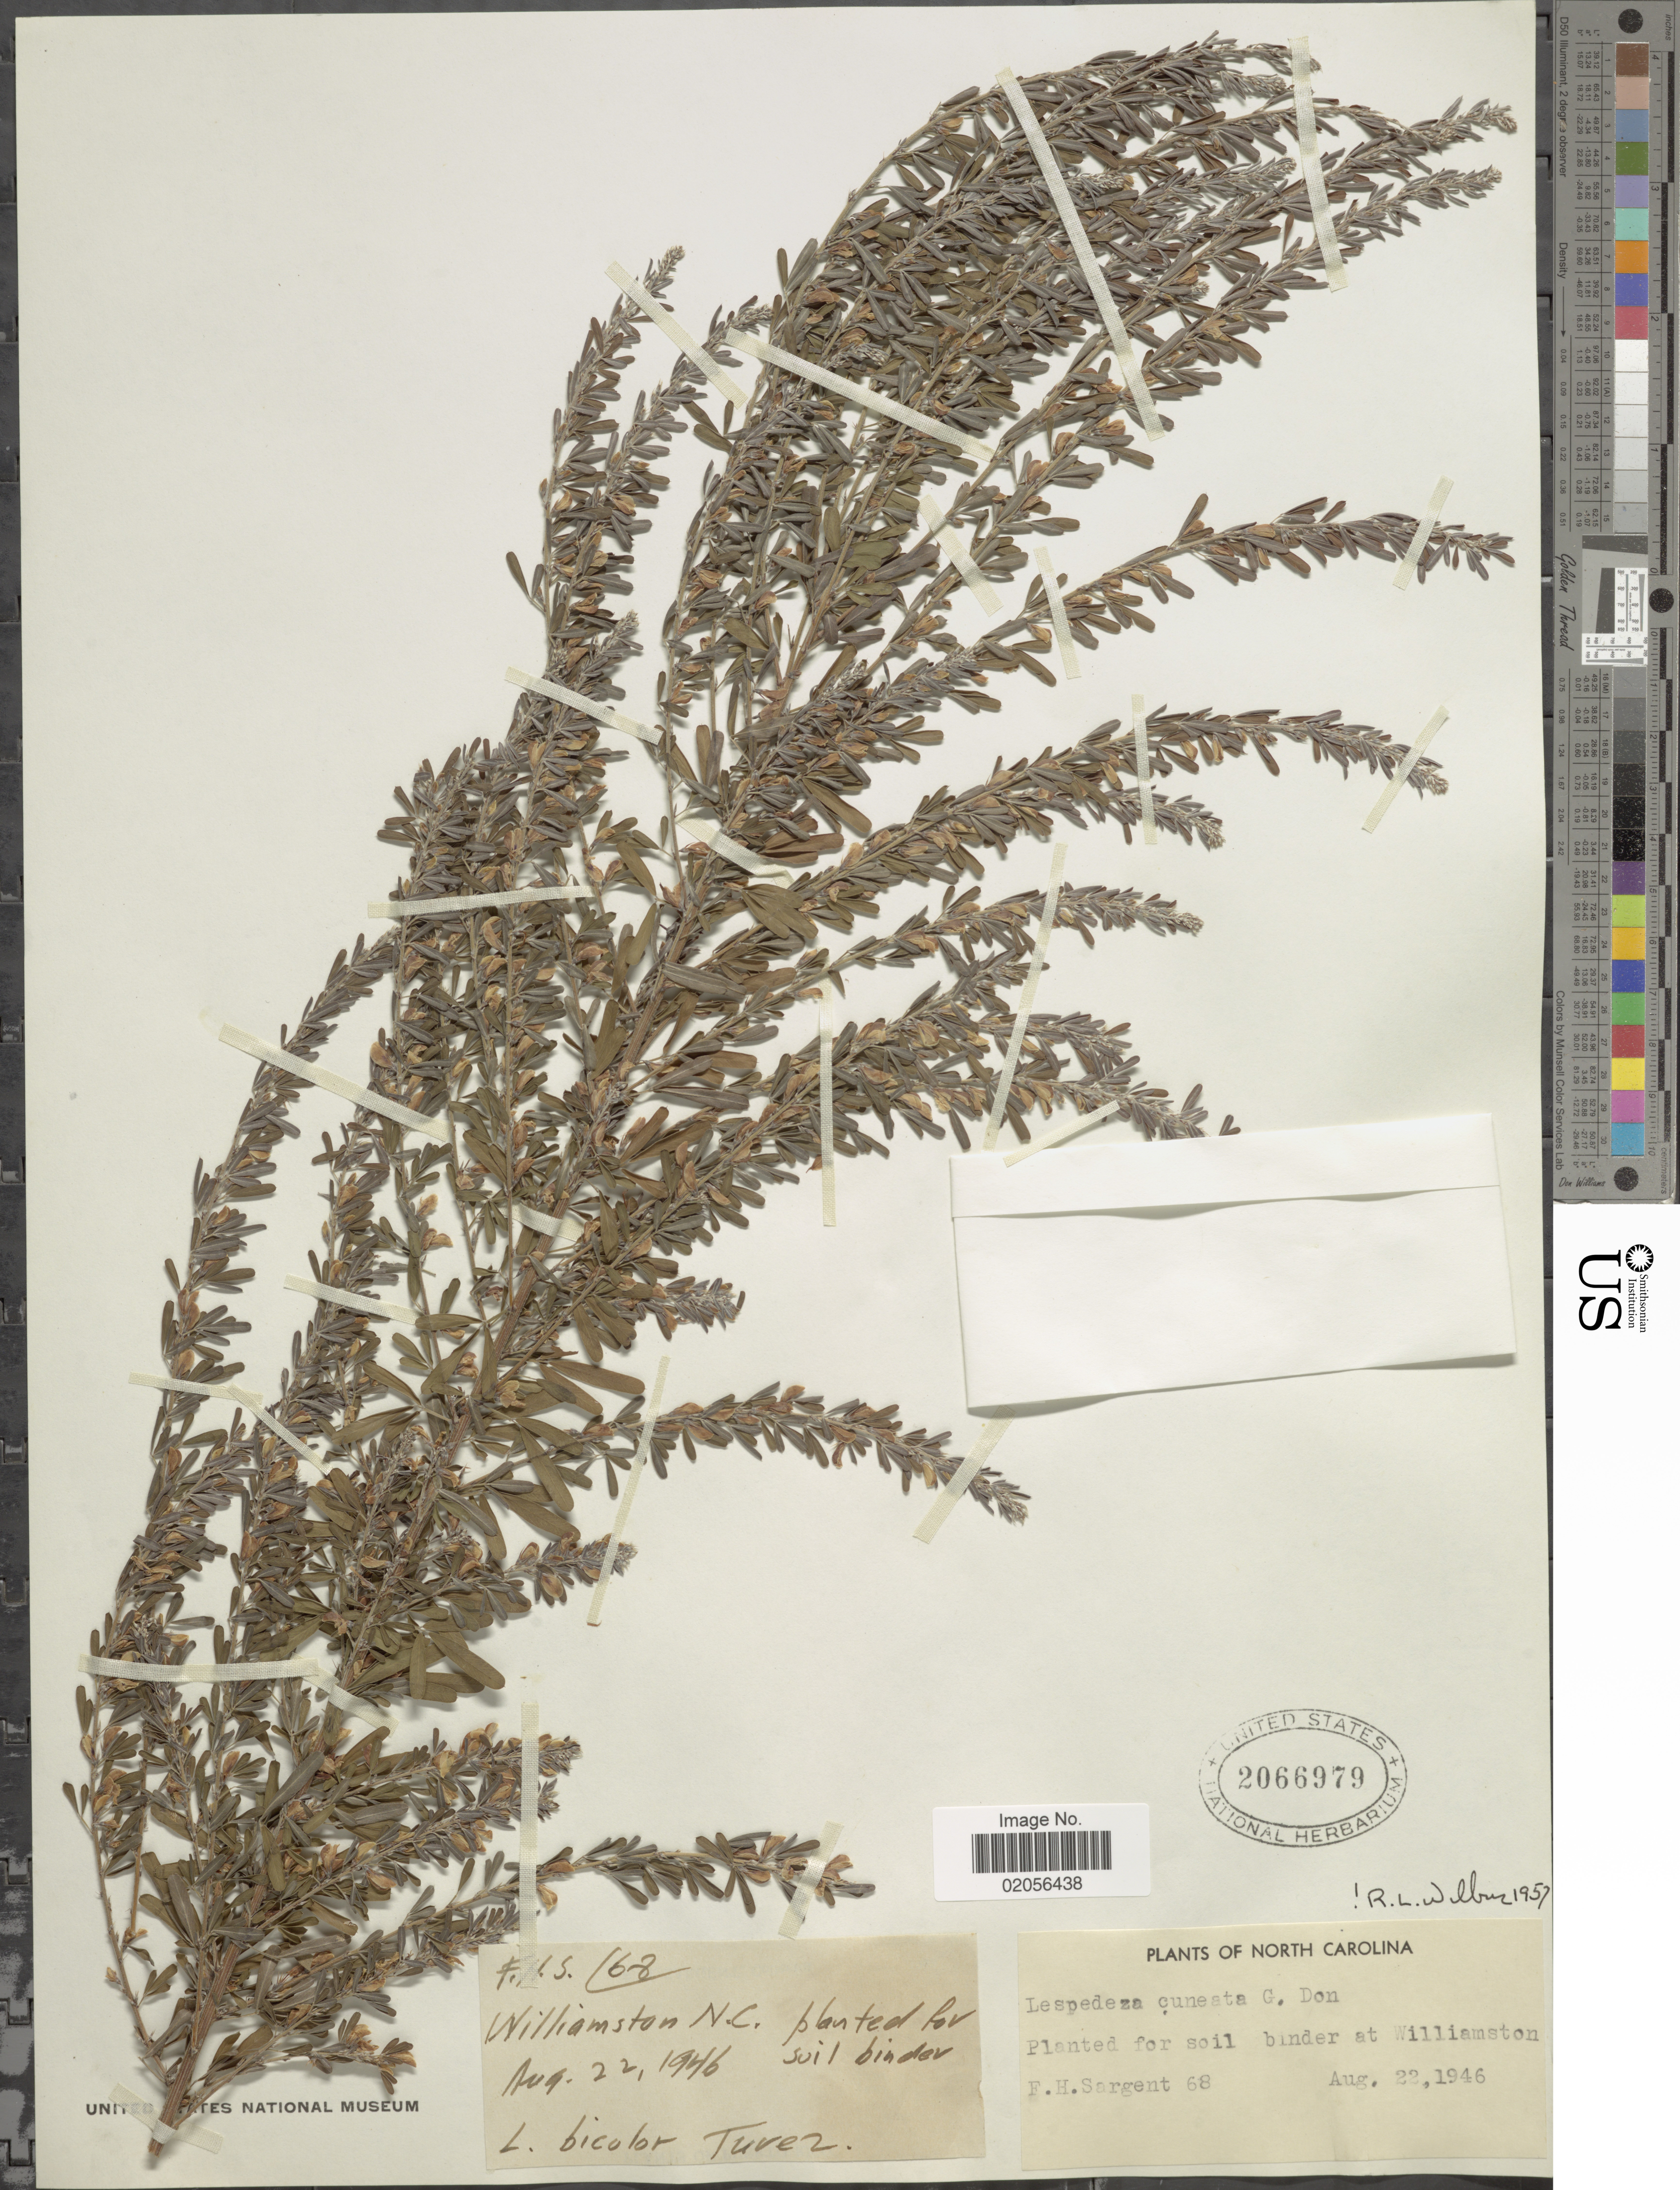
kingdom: Plantae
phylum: Tracheophyta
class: Magnoliopsida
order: Fabales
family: Fabaceae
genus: Lespedeza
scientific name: Lespedeza cuneata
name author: (Dum. Cours.) G. Don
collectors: F. H. Sargent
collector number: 68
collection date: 1946-08-22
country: United States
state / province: North Carolina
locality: Planted for soil binder at Williamston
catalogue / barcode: US 2066979